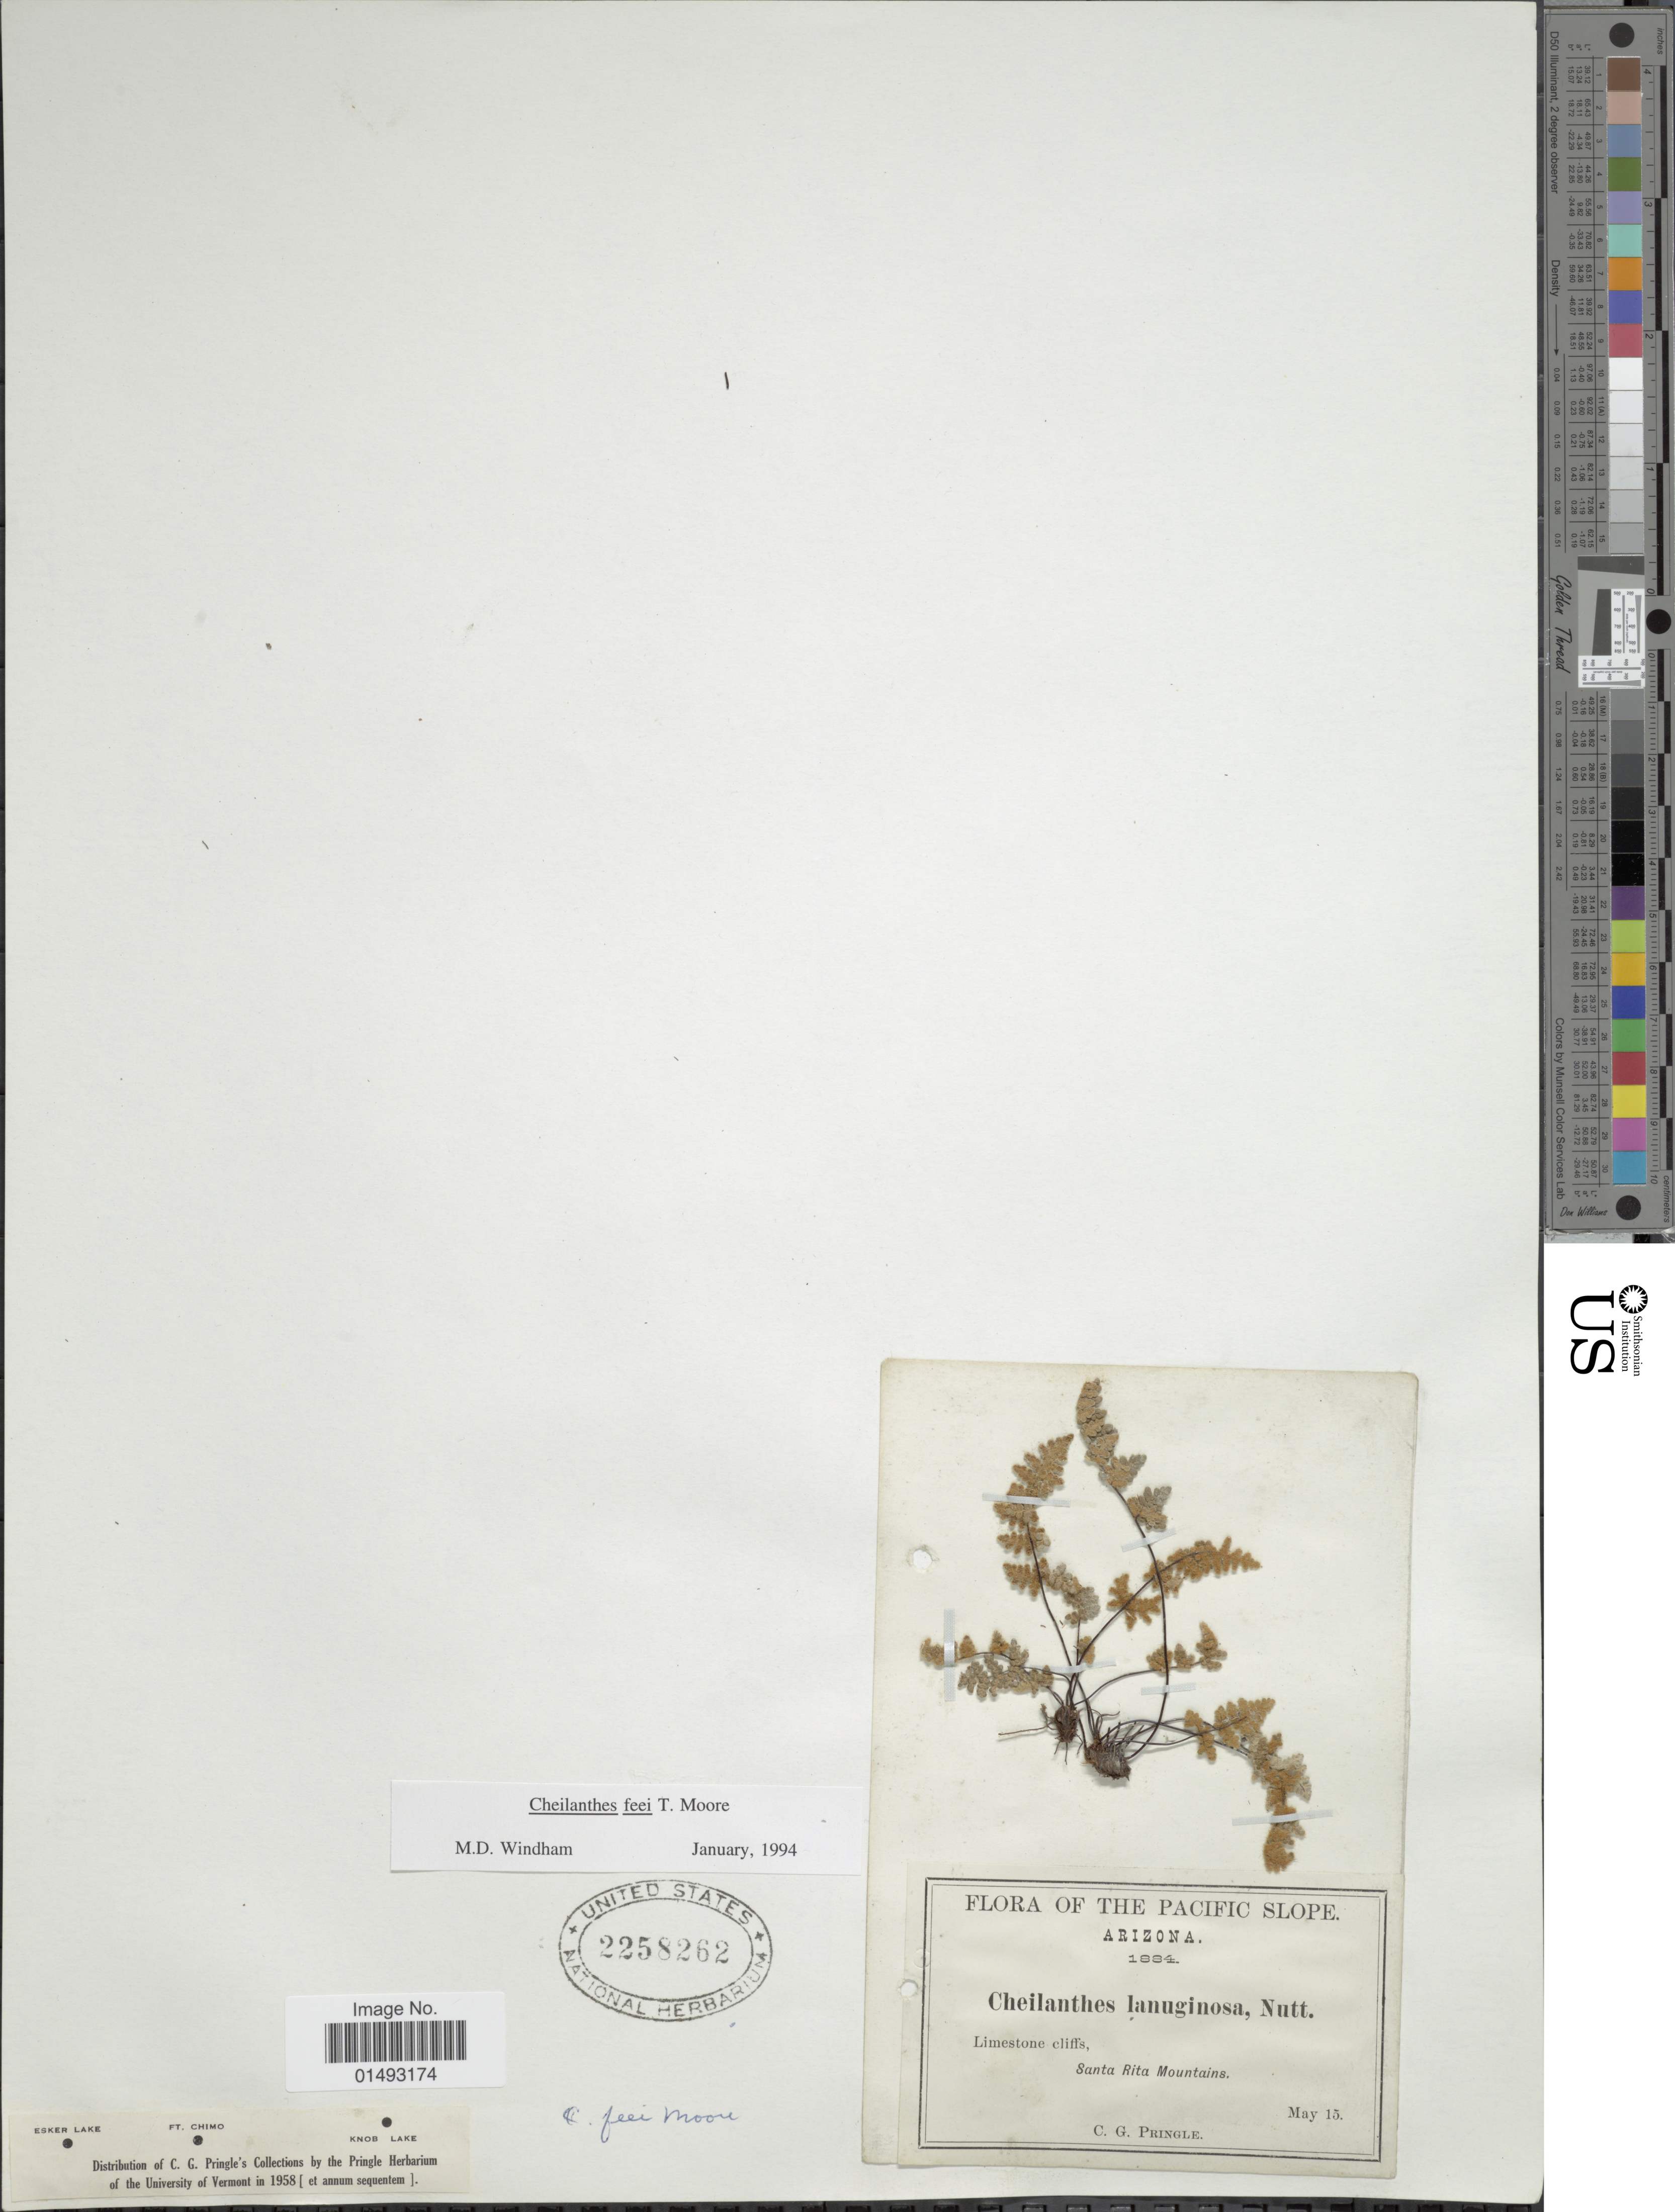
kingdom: Plantae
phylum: Tracheophyta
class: Polypodiopsida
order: Polypodiales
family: Pteridaceae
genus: Myriopteris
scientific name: Myriopteris gracilis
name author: Fée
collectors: C. G. Pringle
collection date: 1884-05-15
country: United States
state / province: Arizona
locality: The Pacific Slope, Limestone cliffs, Santa Rita Mountains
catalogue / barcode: US 2258262